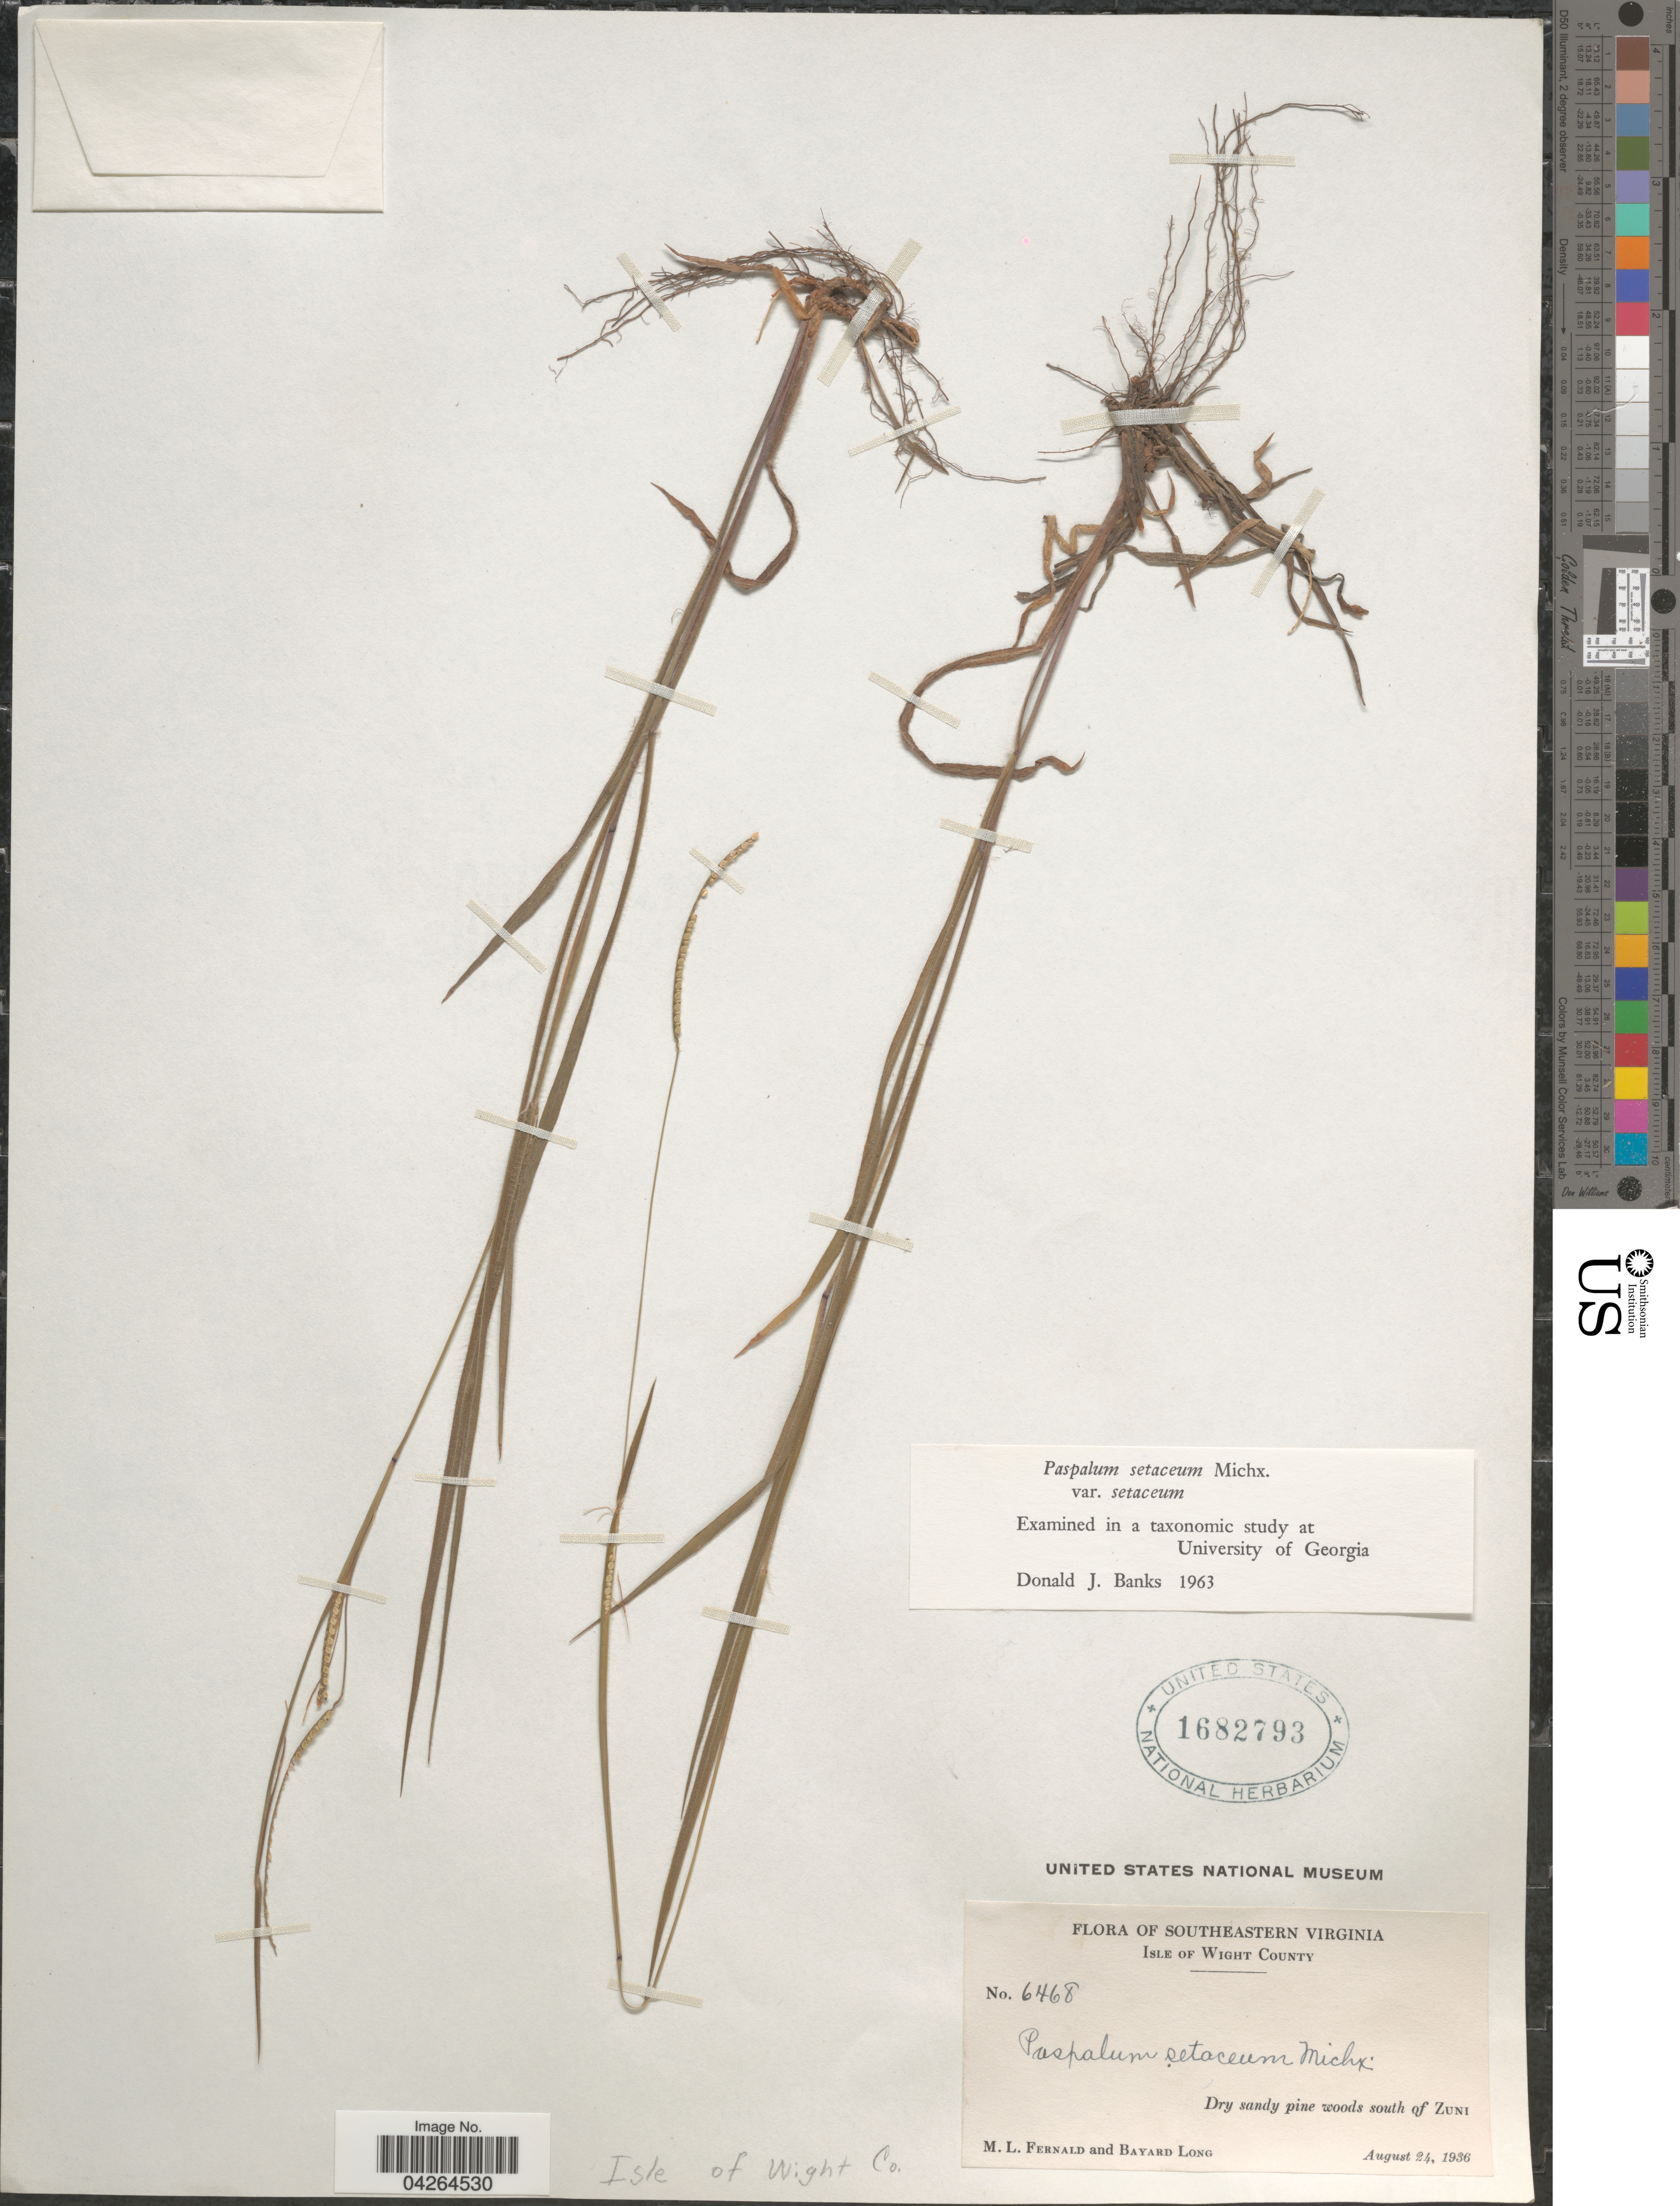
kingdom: Plantae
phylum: Tracheophyta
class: Liliopsida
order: Poales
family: Poaceae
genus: Paspalum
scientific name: Paspalum setaceum var. setaceum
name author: Michx.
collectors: M. L. Fernald & B. Long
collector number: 6468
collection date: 1936-08-24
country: United States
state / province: Virginia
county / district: Isle of Wight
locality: Southeastern Virginia. Isle of Wight County. Dry sandy pine woods south of Zuni.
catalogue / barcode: US 1682793